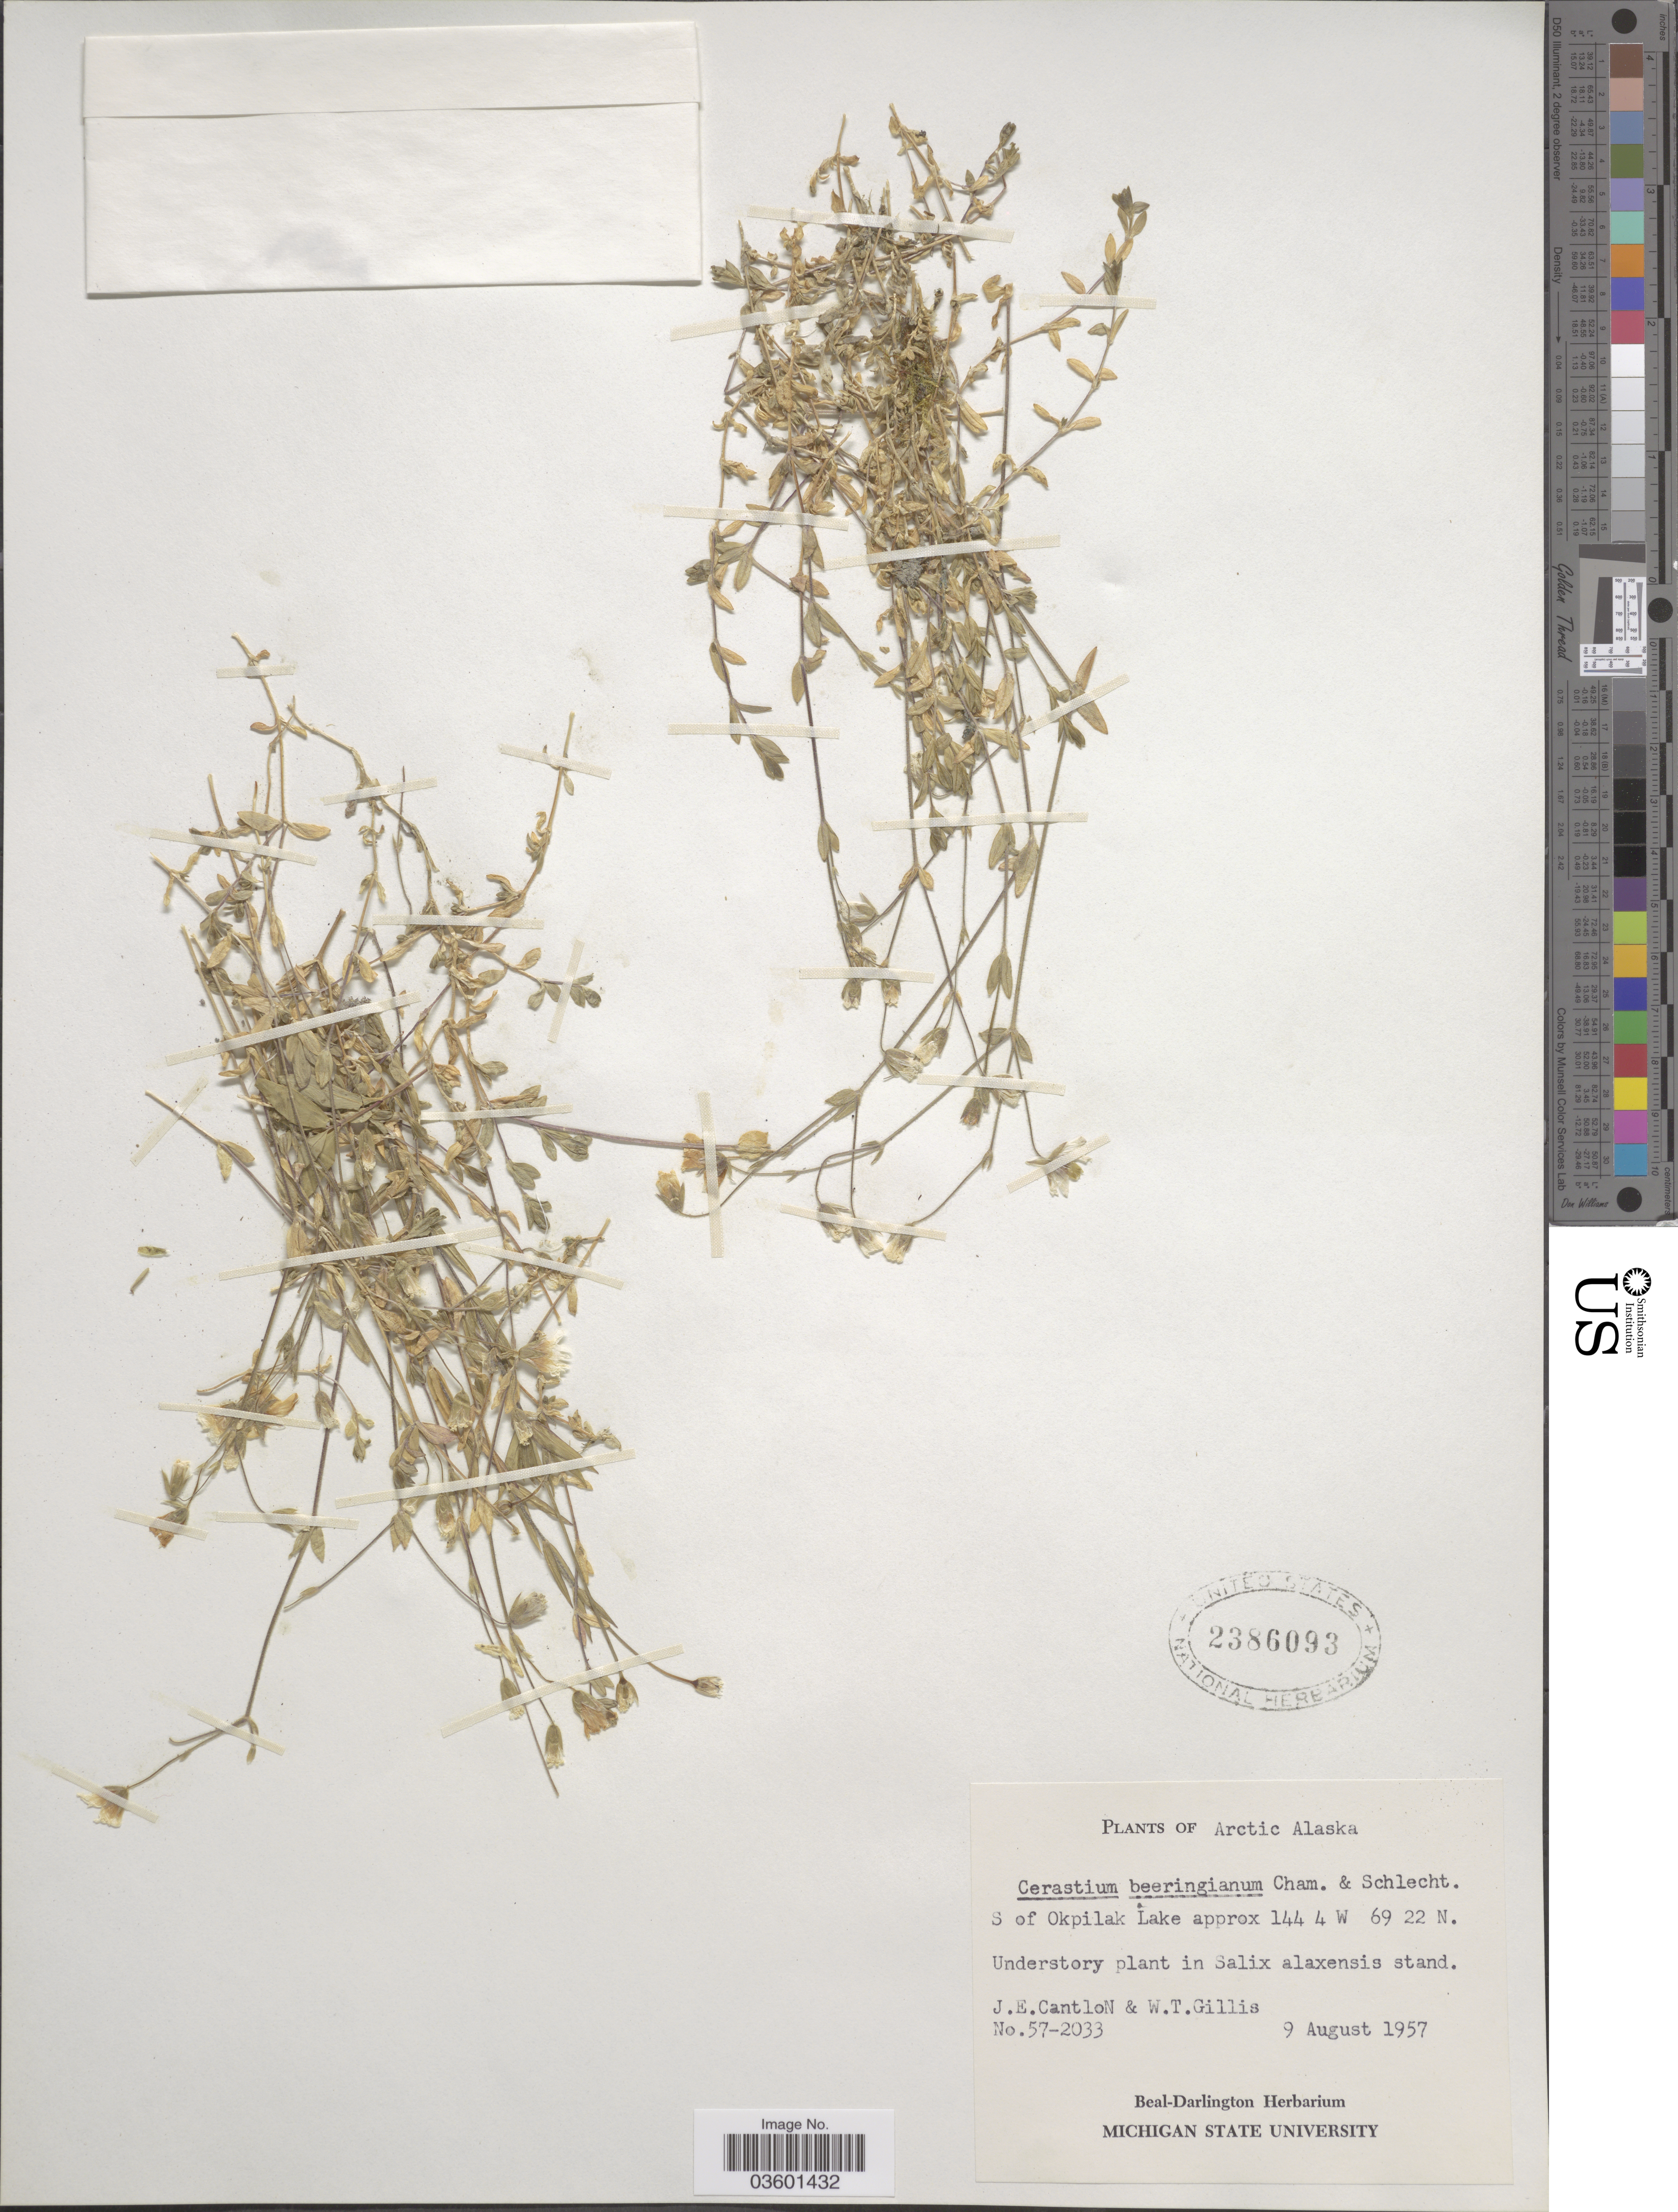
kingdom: Plantae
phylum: Tracheophyta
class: Magnoliopsida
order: Caryophyllales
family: Caryophyllaceae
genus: Cerastium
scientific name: Cerastium beeringianum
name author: Cham. & Schltdl.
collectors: J. Cantlon & W. T. Gillis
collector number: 57-2033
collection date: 1957-08-09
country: United States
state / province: Alaska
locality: Arctic Alaska. S of Okpilak Lake.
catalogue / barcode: US 2386093